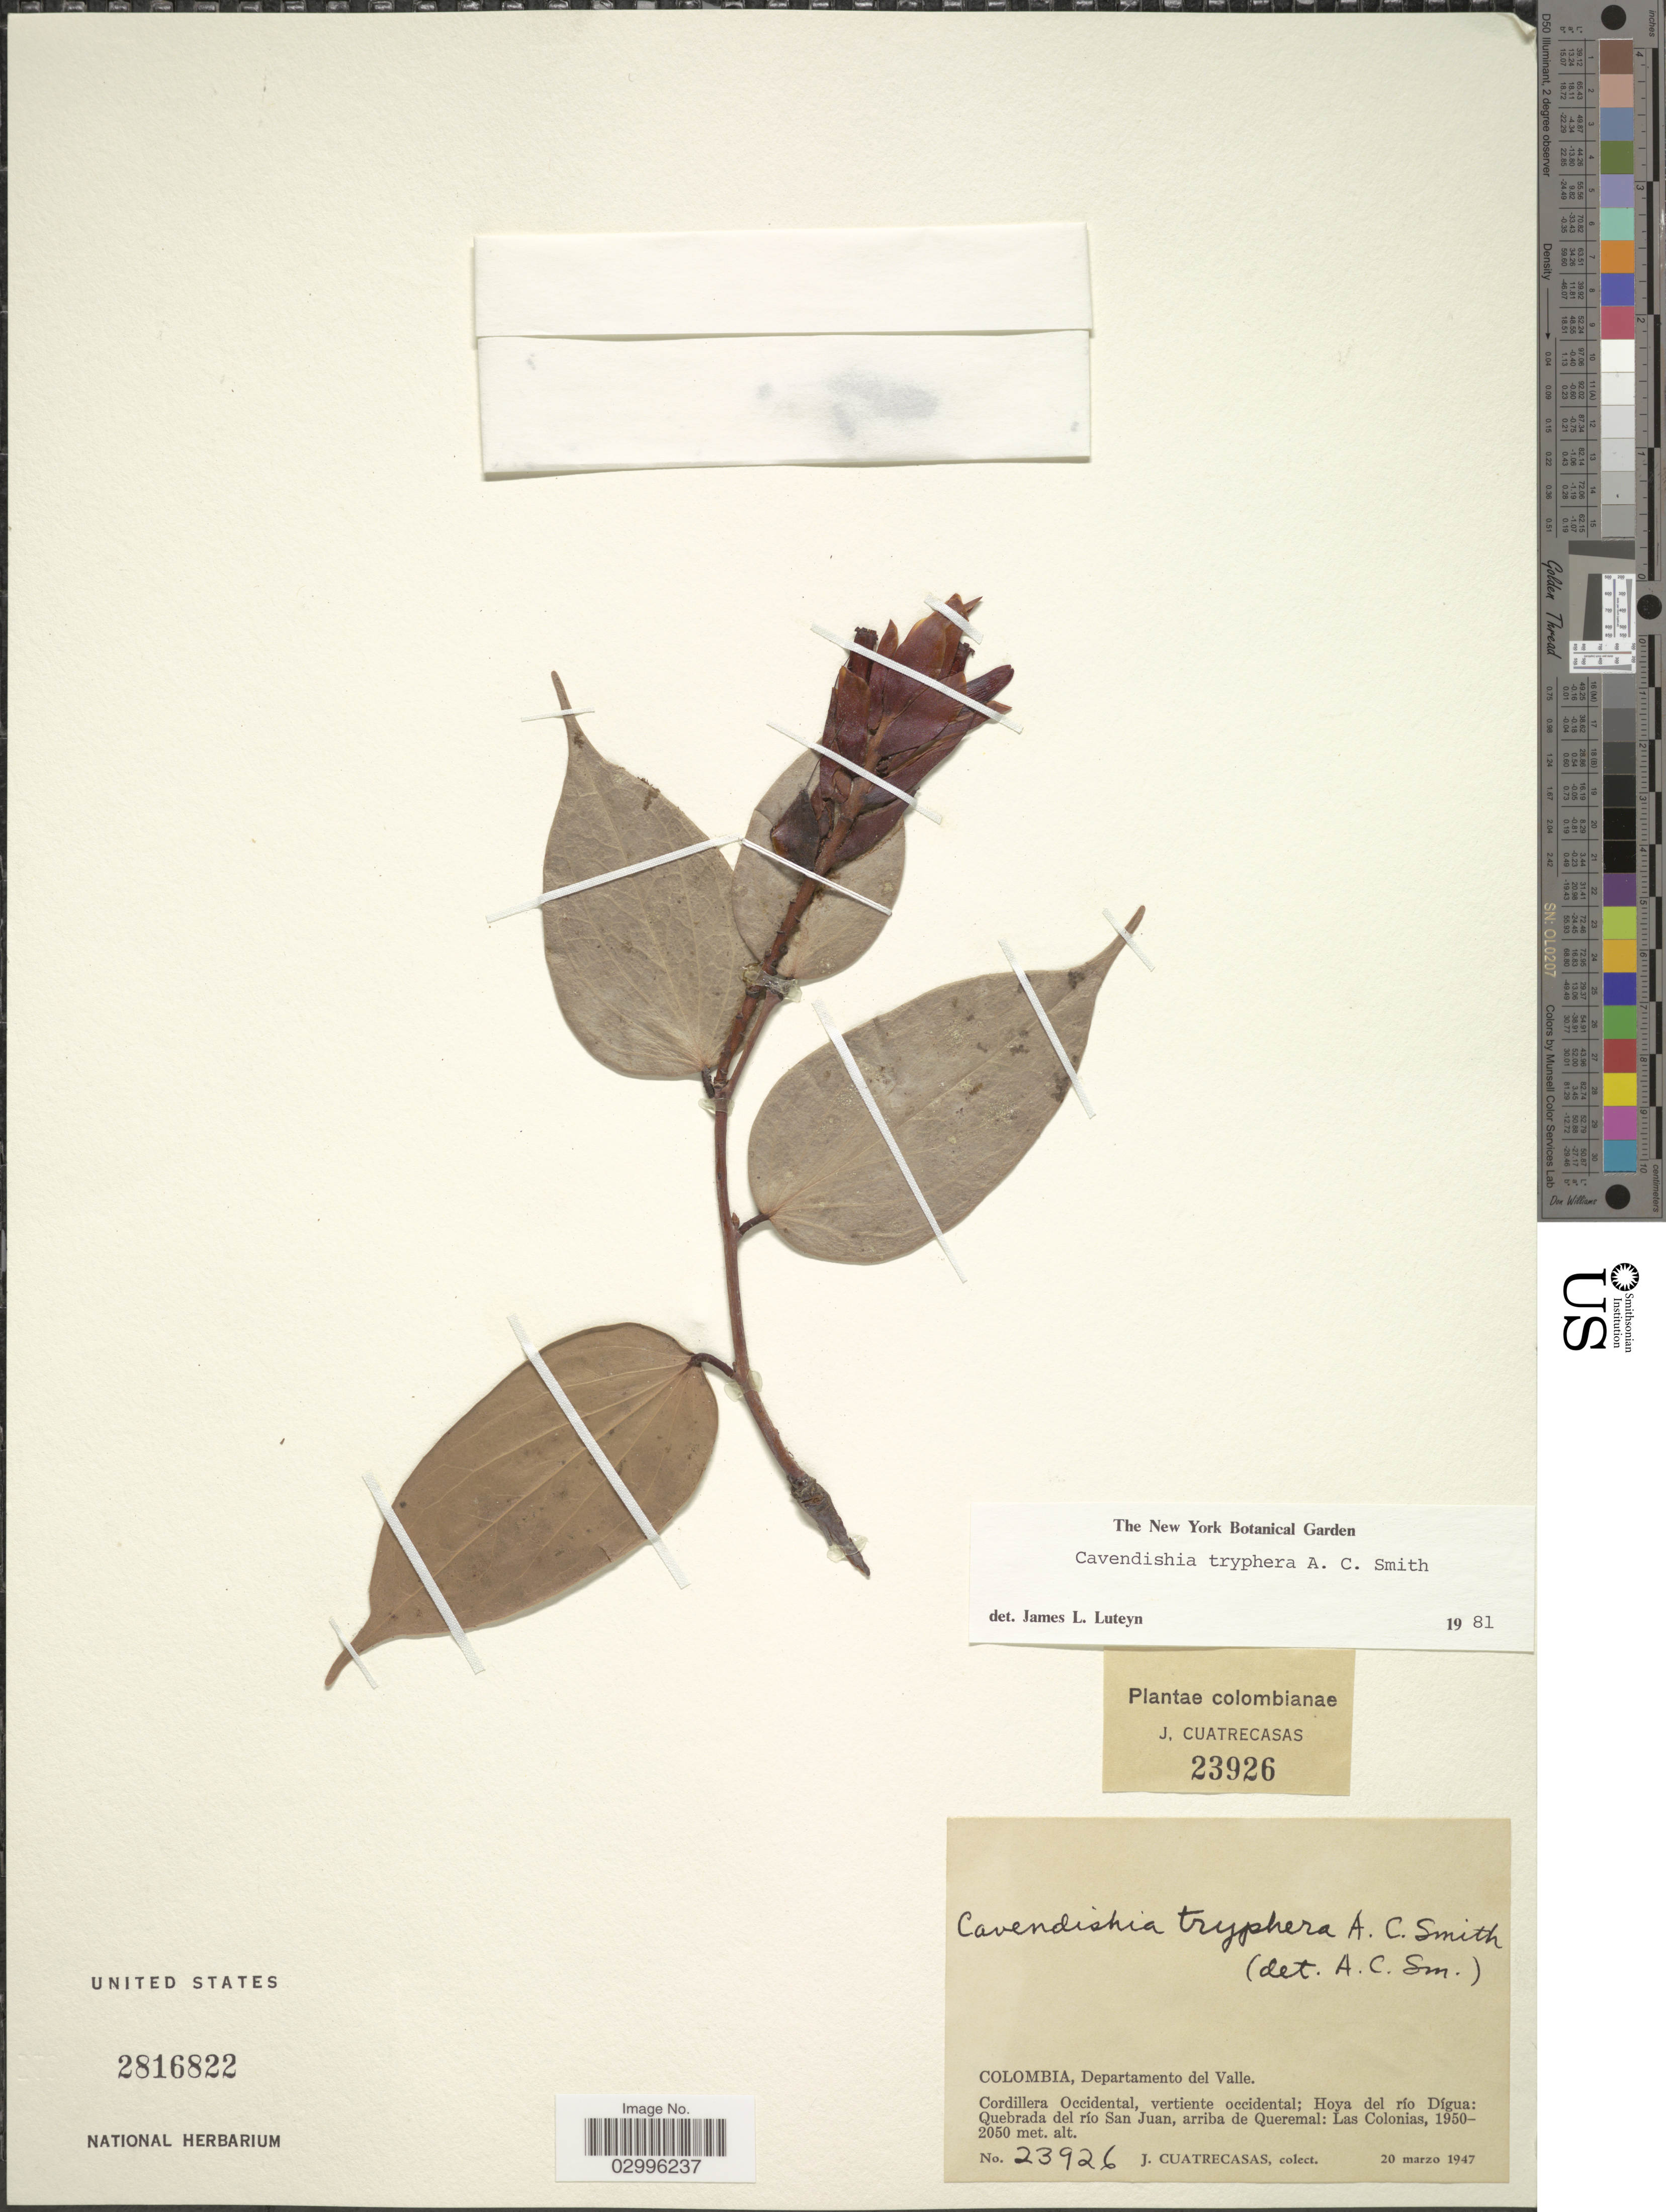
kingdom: Plantae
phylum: Tracheophyta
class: Magnoliopsida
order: Ericales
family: Ericaceae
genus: Cavendishia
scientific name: Cavendishia tryphera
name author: A.C. Sm.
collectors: J. Cuatrecasas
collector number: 23926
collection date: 1947-03-20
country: Colombia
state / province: Valle del Cauca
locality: Departamento del Valle. Cordillera Occidental, vertiente occidental; Hoya del río Dígua: Quebrada del río San Juan, arriba de Queremal: Las Colonias.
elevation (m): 1950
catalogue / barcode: US 2816822